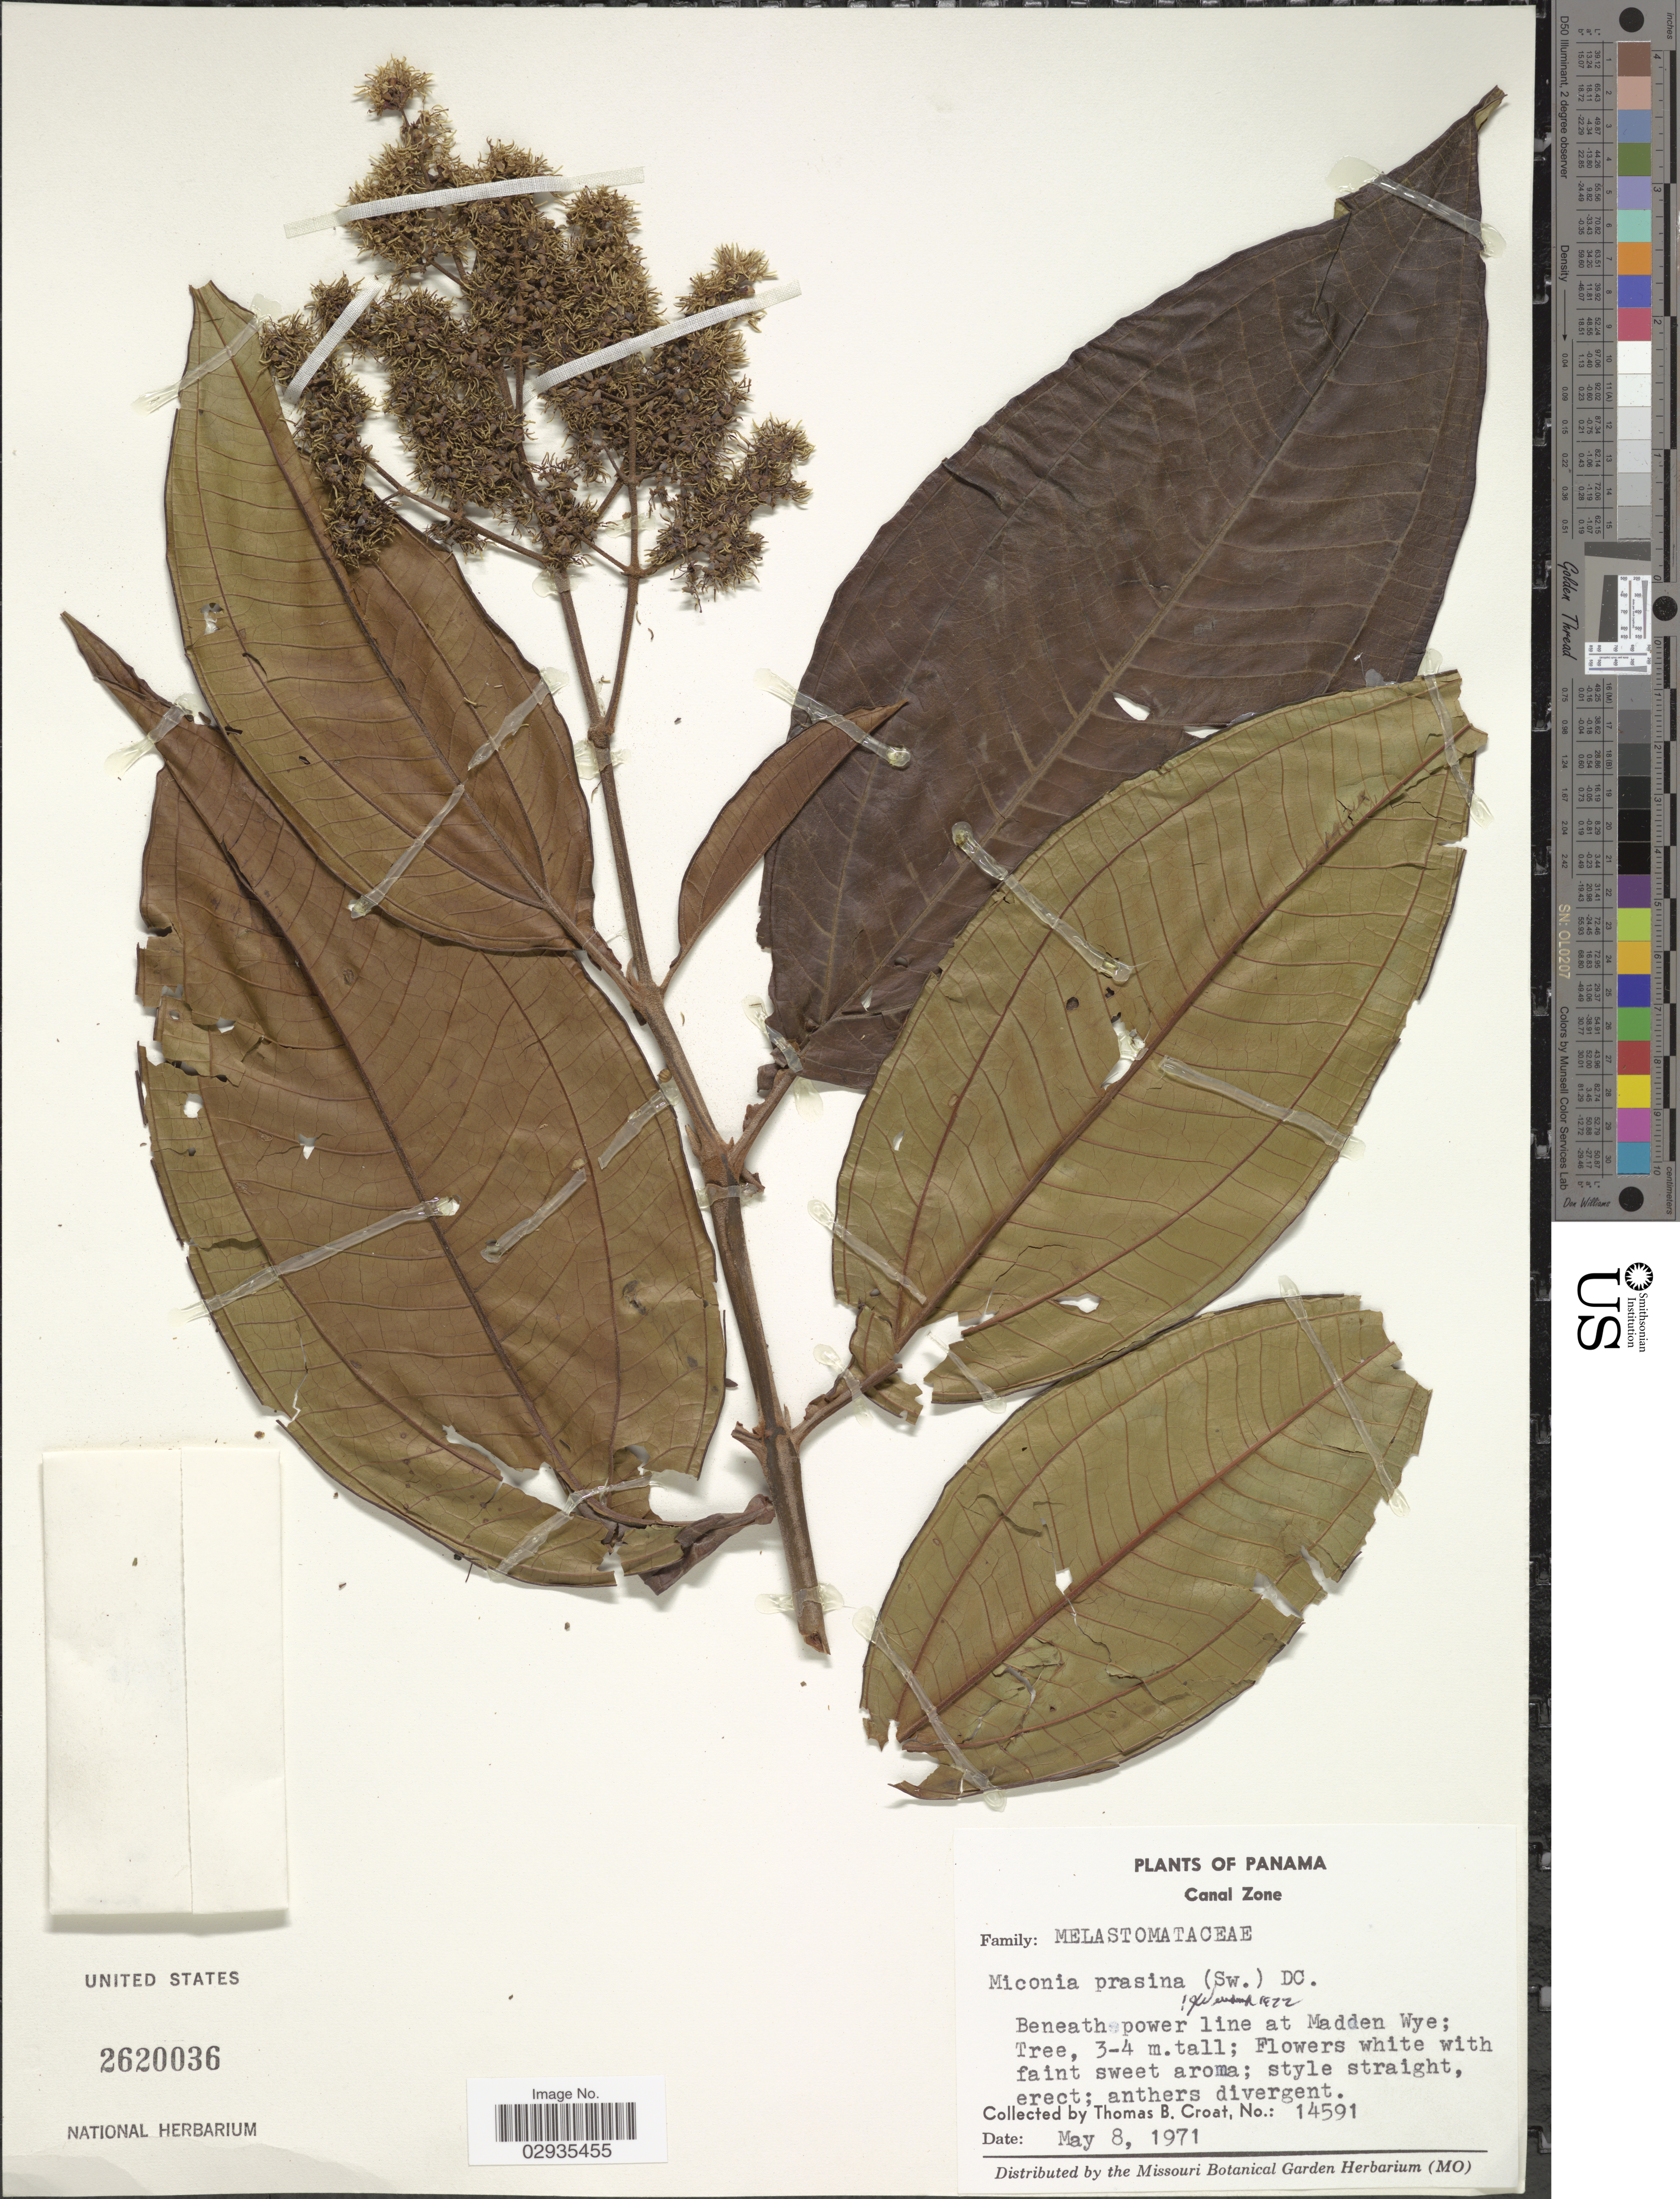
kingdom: Plantae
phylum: Tracheophyta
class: Magnoliopsida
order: Myrtales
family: Melastomataceae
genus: Miconia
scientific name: Miconia prasina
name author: (Sw.) DC.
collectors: T. B. Croat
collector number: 14591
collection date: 1971-05-08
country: Panama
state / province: Colón / Panamá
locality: Canal Zone, Beneath power line at Madden Wye.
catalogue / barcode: US 2620036